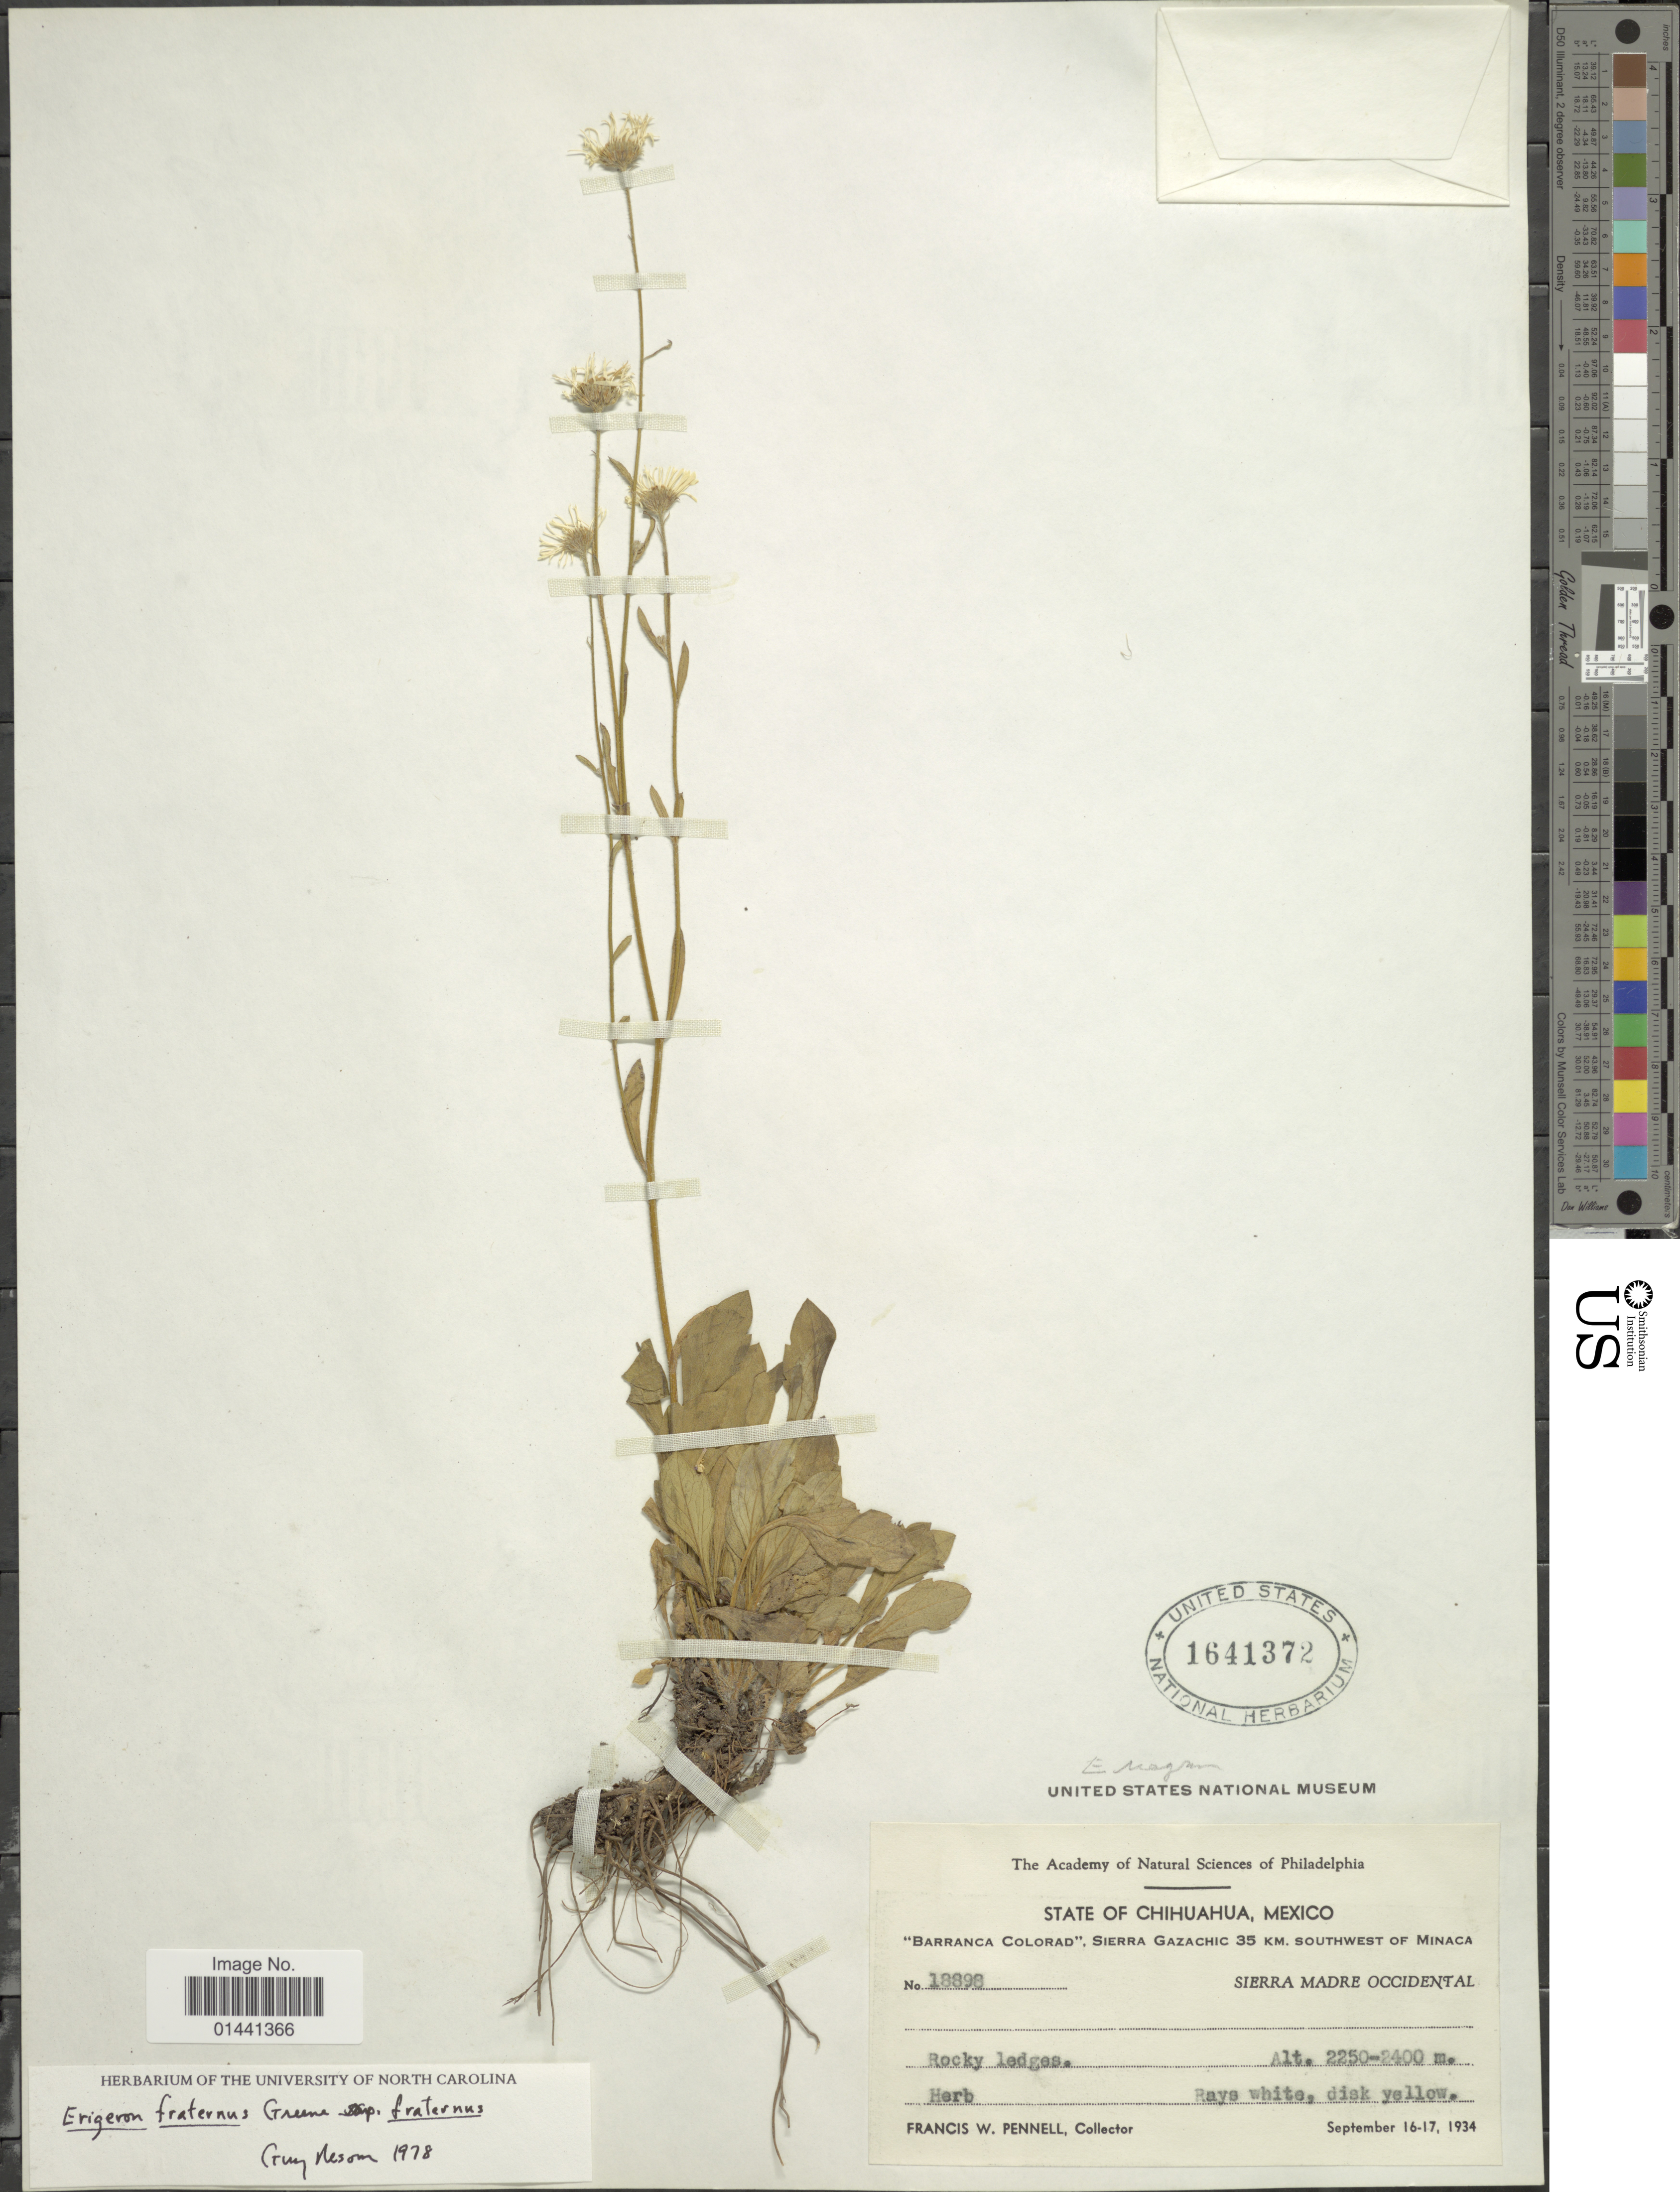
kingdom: Plantae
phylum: Tracheophyta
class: Magnoliopsida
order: Asterales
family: Asteraceae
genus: Erigeron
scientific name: Erigeron fraternus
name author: Greene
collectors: F. W. Pennell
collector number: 18898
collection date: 1934-09-16/1934-09-17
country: Mexico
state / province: Chihuahua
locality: Barranca Colorad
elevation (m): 2250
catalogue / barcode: US 1641372